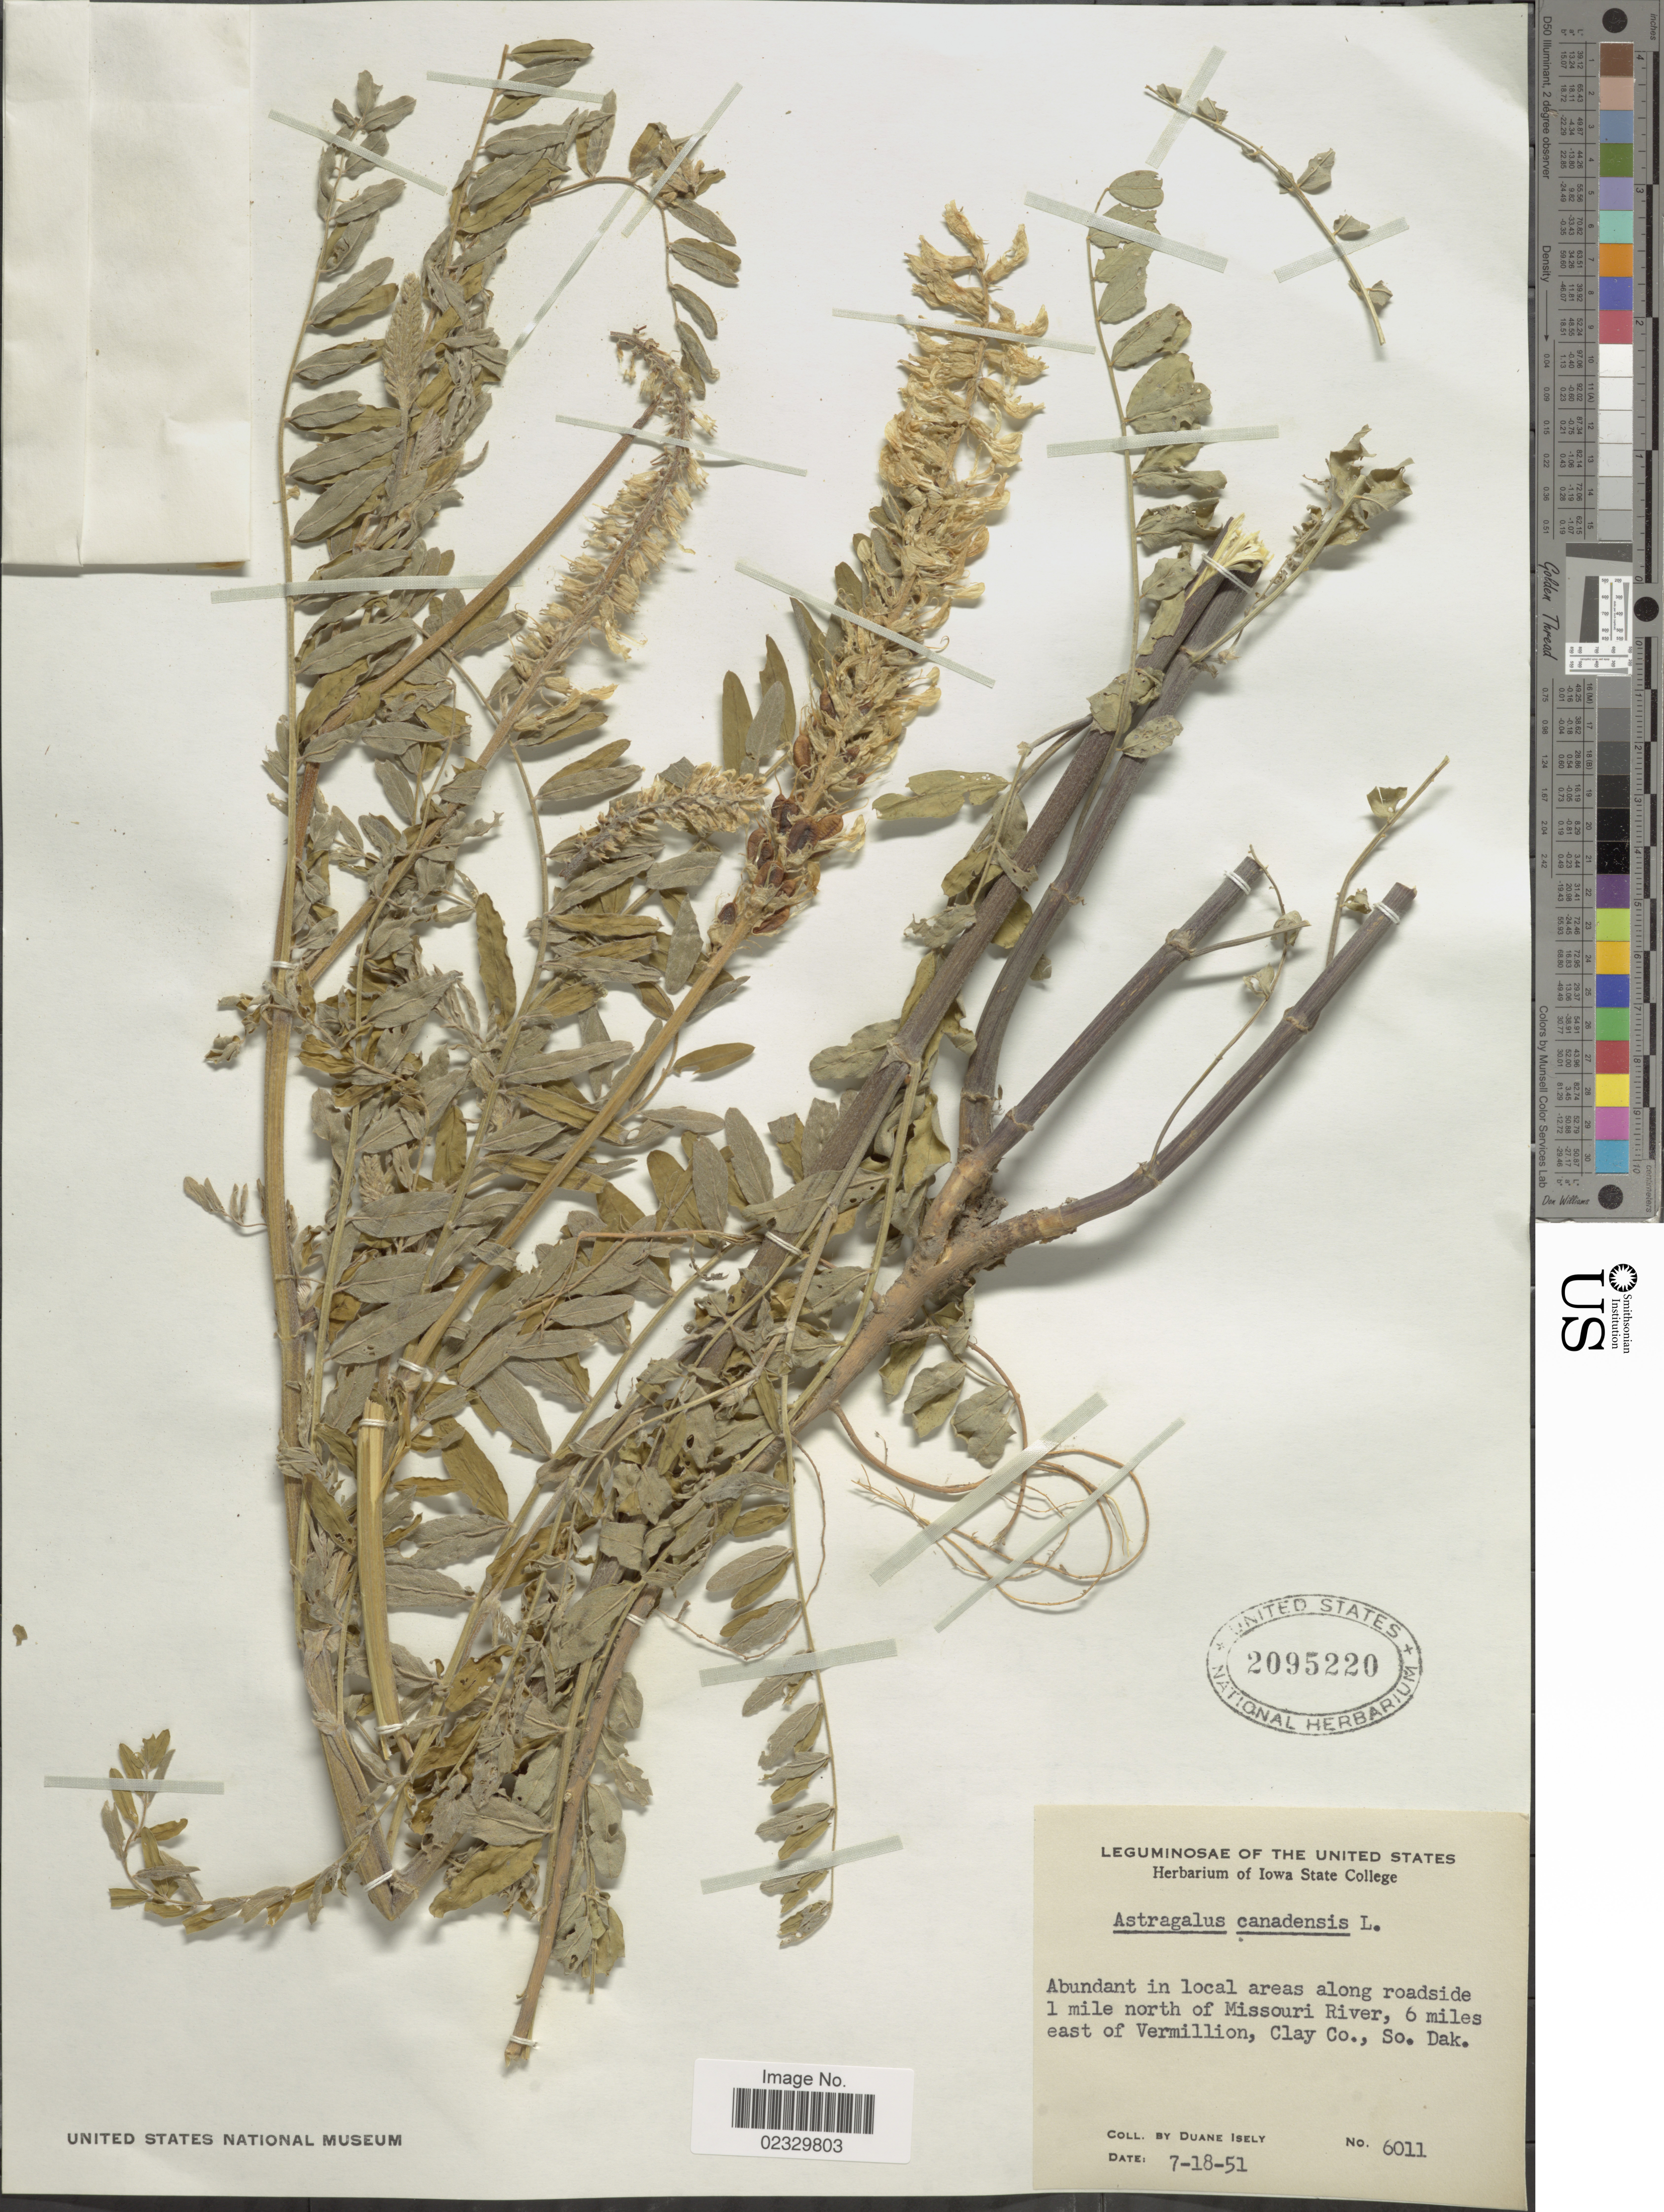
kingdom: Plantae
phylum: Tracheophyta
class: Magnoliopsida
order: Fabales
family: Fabaceae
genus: Astragalus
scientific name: Astragalus canadensis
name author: L.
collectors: D. Isely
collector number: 6011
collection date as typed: Transcribed d/m/y: 18/7/51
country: United States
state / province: South Dakota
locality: Abundant in local areas along roadside 1 mile north of Missouri River, 6 miles east of Vermillion, Clay Co., So. Dak.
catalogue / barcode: US 2095220